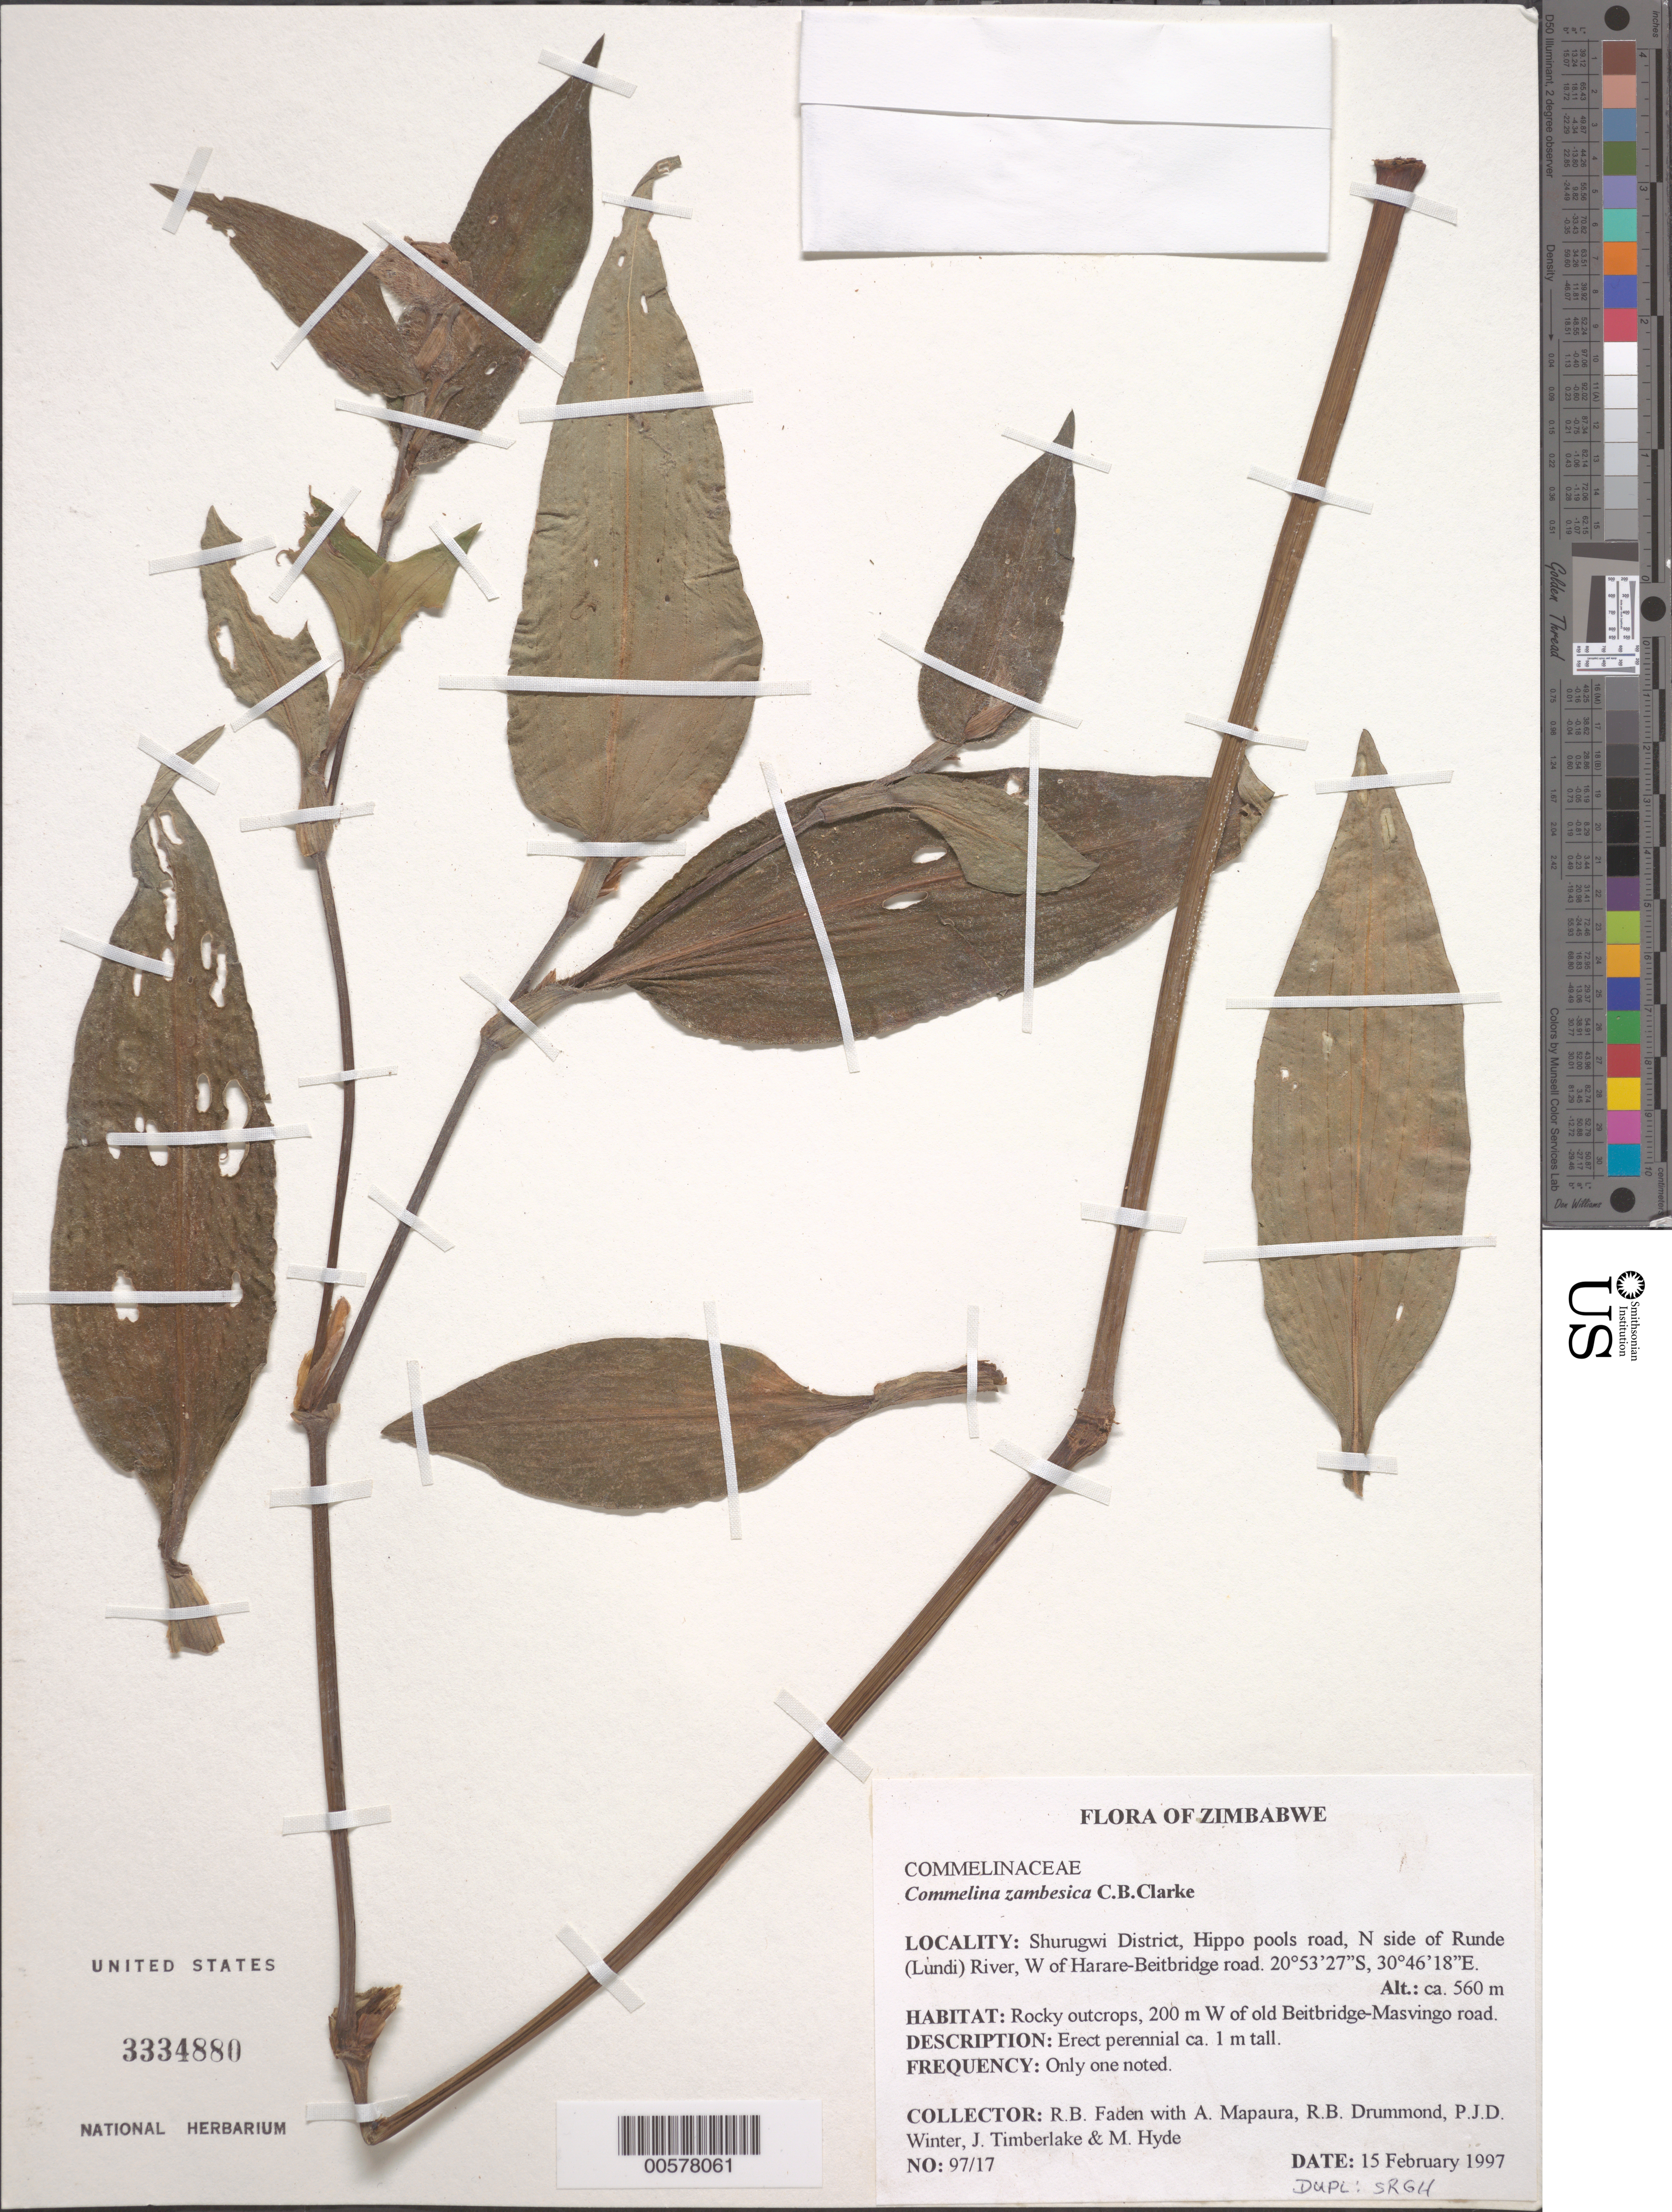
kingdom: Plantae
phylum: Tracheophyta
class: Liliopsida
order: Commelinales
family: Commelinaceae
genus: Commelina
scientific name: Commelina zambesica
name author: C.B. Clarke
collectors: R. B. Faden, R. Drummond, A. Mapaura, M. Hyde, P. Winter & J. Timberlake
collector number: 97/17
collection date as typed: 15 Feb 1997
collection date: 1997-02-15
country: Zimbabwe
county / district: Shurugwi Dist.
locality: N of runde(lundi)river, w of harare-beitbridge road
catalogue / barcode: US 3334880